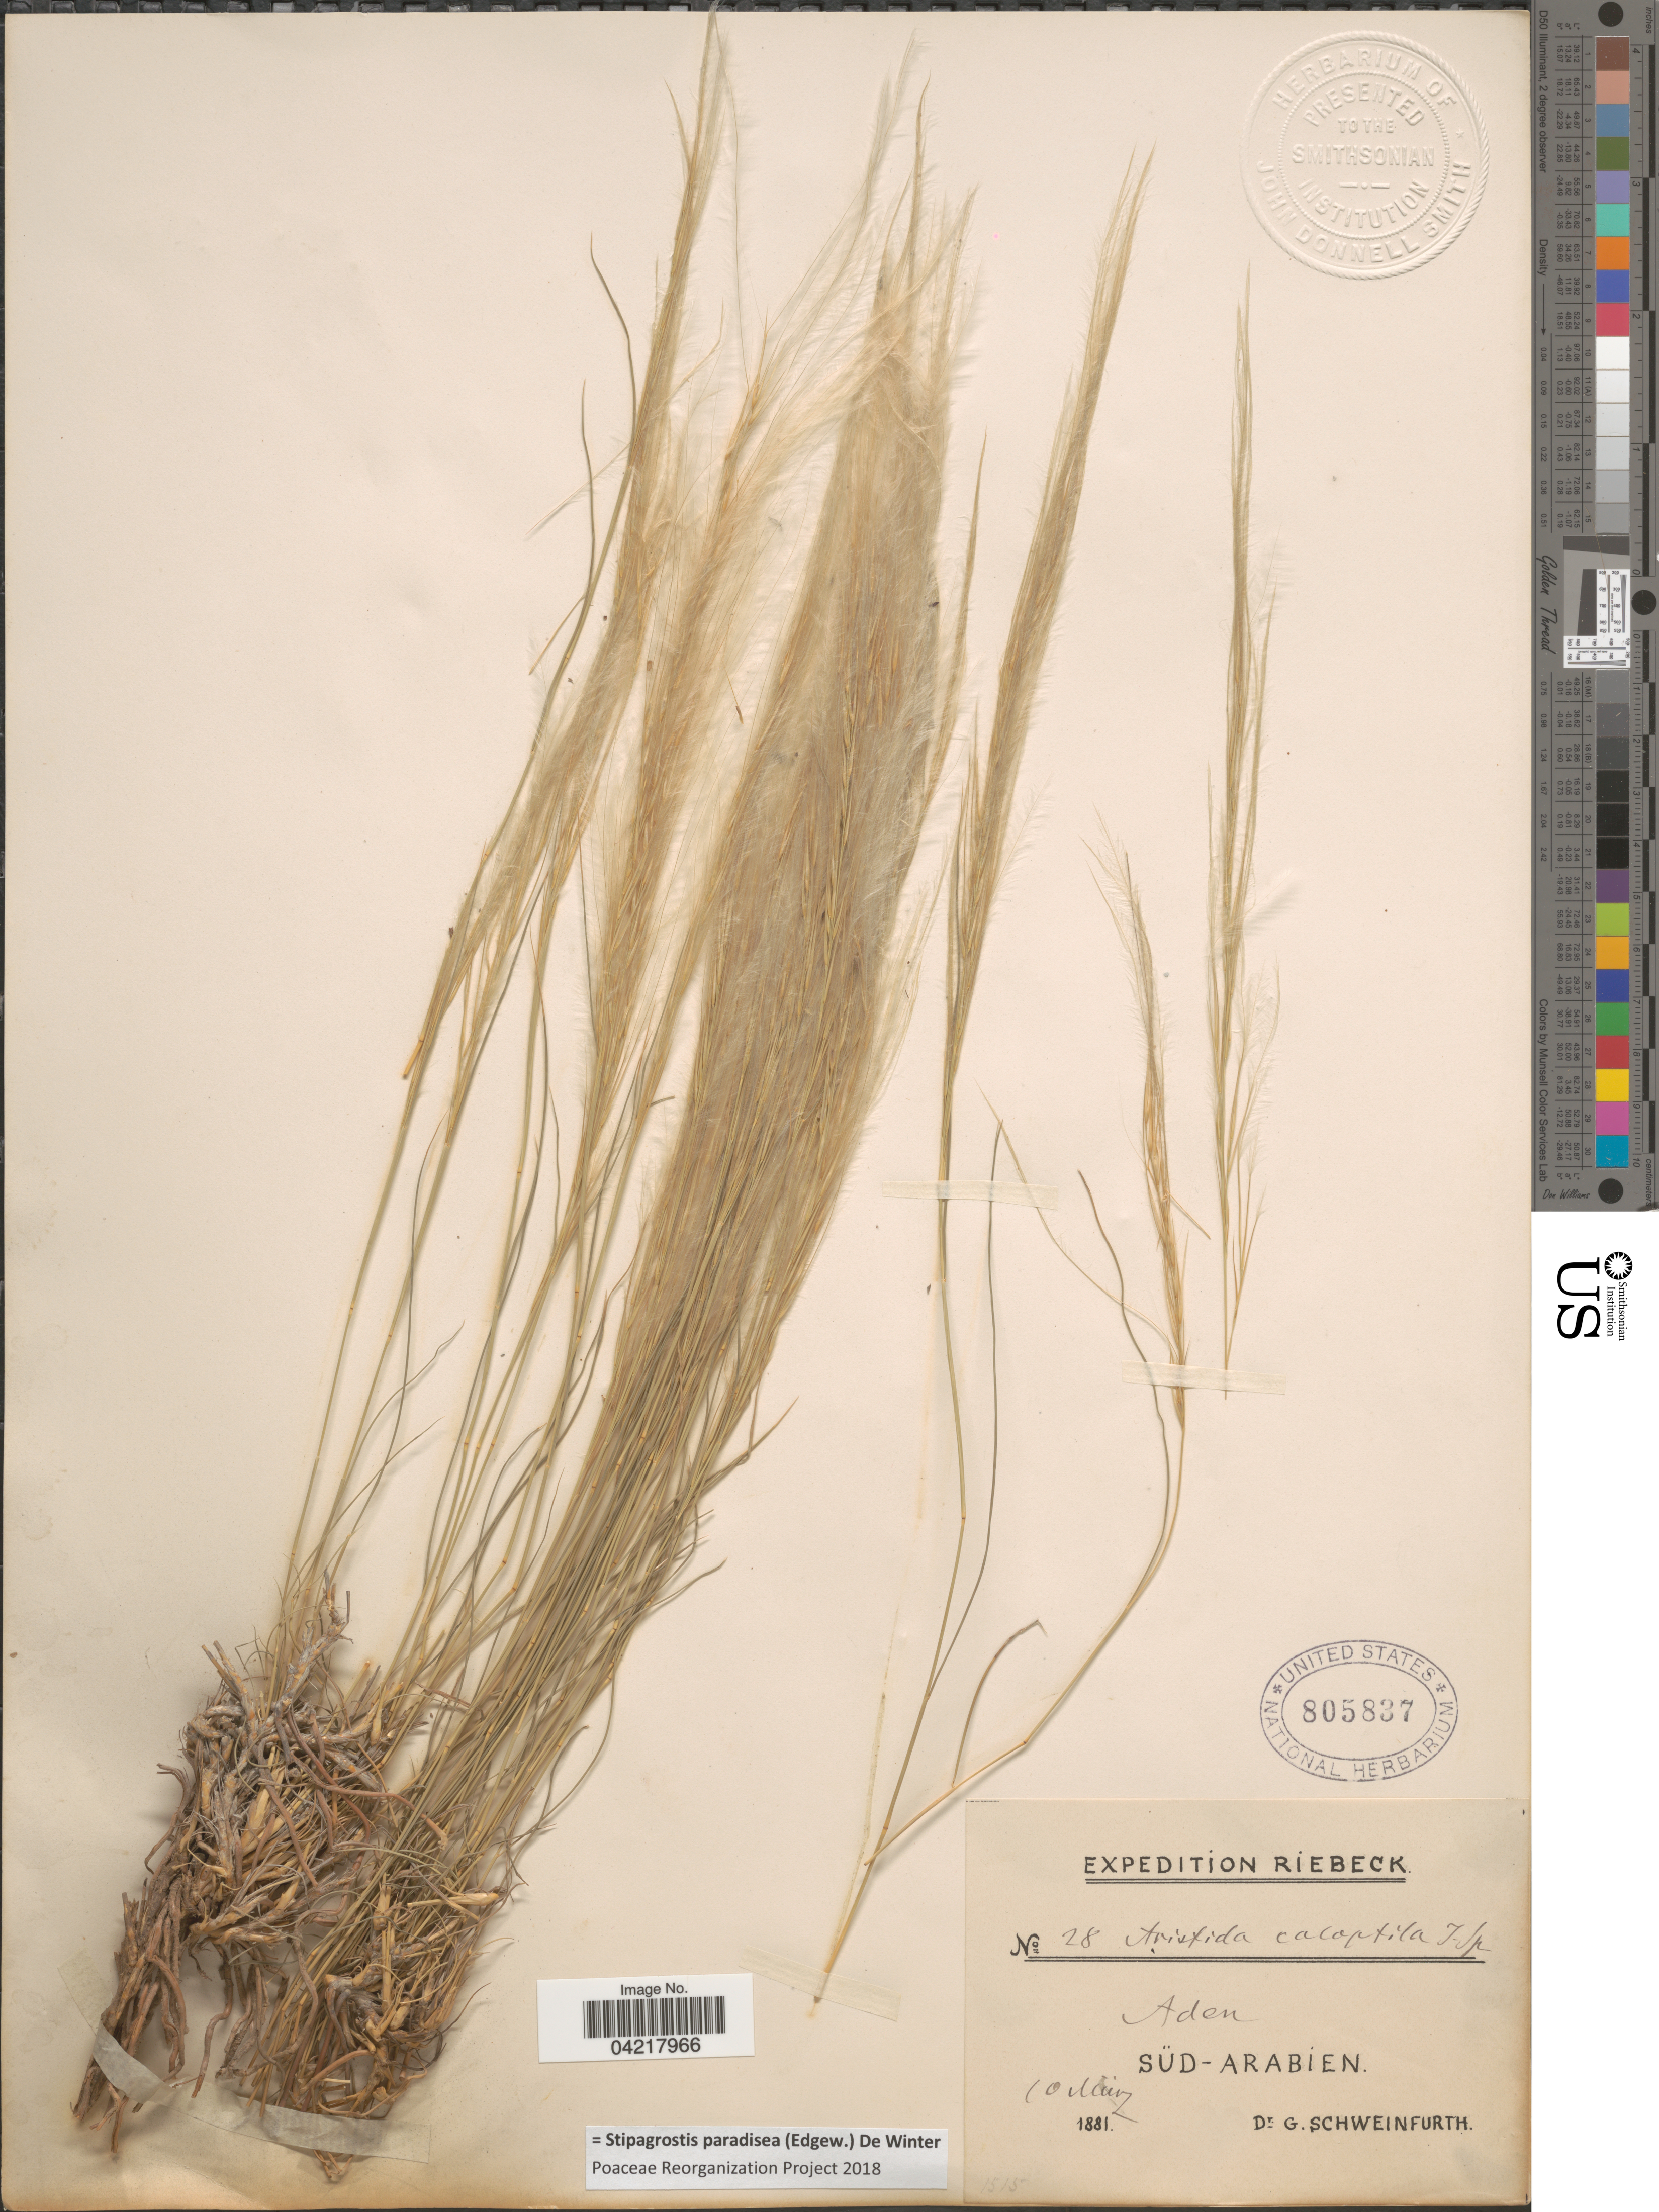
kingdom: Plantae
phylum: Tracheophyta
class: Liliopsida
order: Poales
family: Poaceae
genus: Stipagrostis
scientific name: Stipagrostis paradisea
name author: (Edgew.) De Winter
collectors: G. A. Schweinfurth (herbarium)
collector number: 28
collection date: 1881-05-10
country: Saudi Arabia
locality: Aden. Süd-Arabien.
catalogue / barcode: US 805837